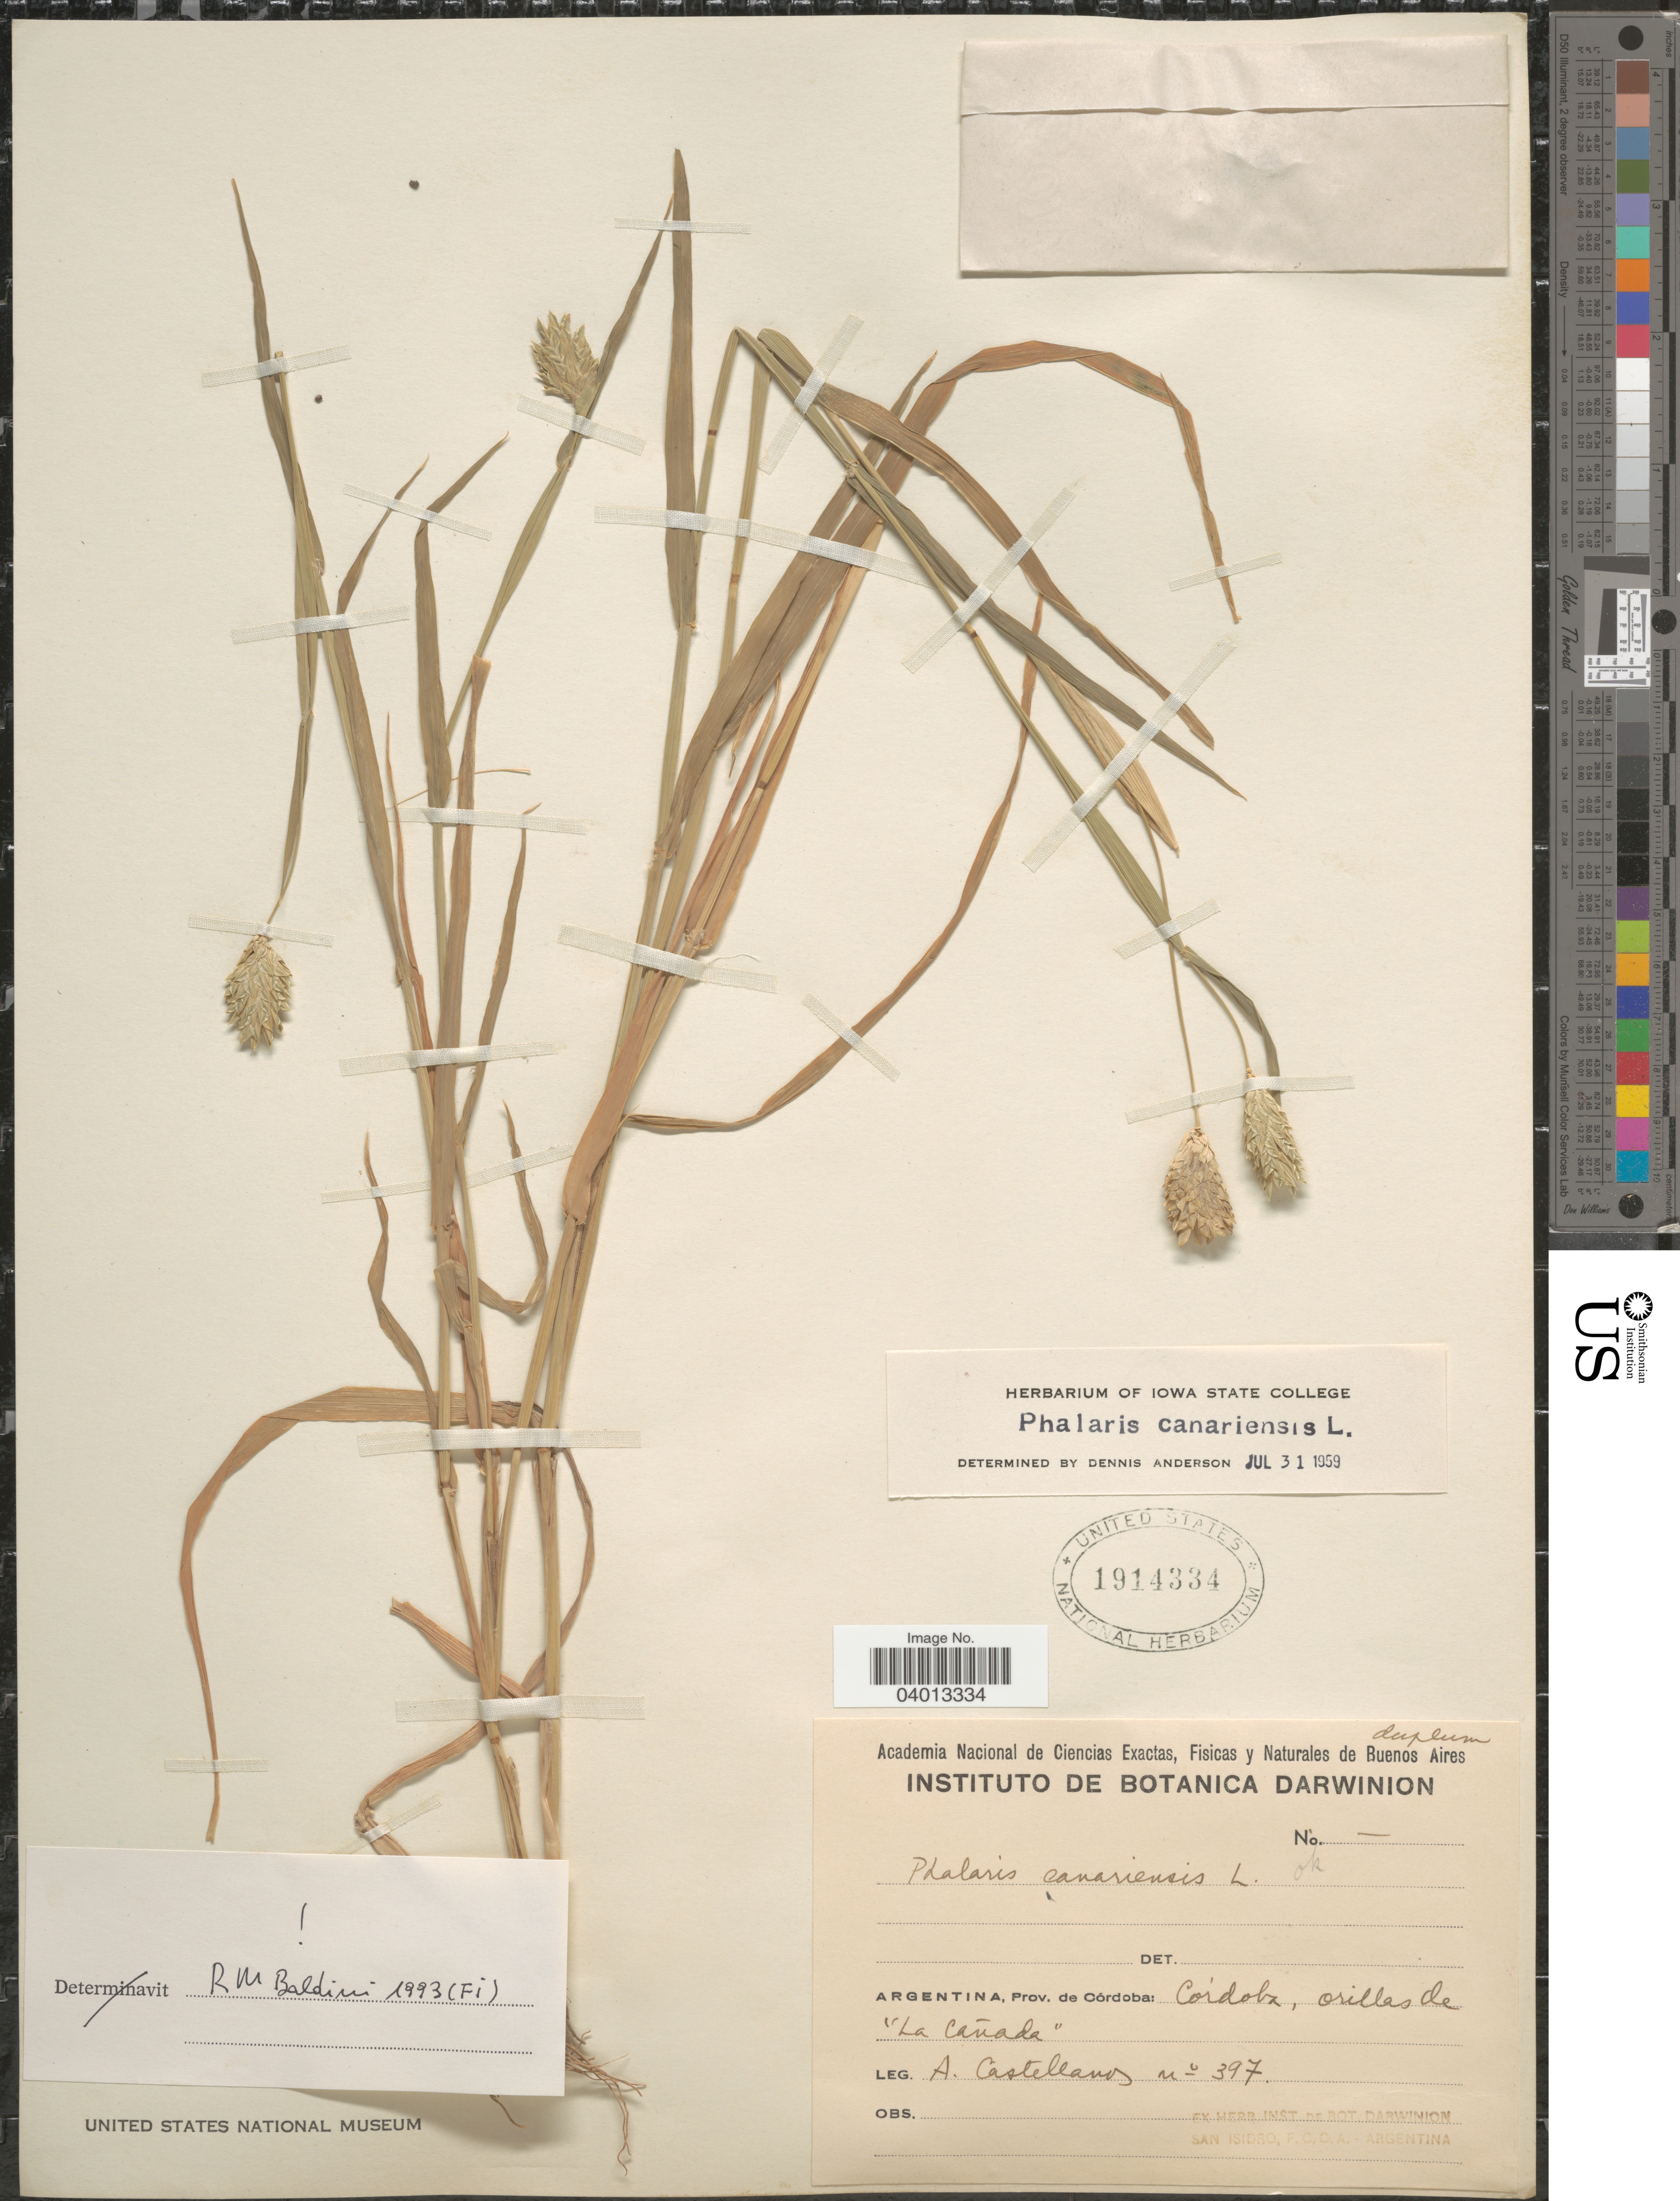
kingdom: Plantae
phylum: Tracheophyta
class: Liliopsida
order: Poales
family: Poaceae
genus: Phalaris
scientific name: Phalaris canariensis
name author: L.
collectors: A. Castellanos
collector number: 397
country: Argentina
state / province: Cordoba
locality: Córdolz, orillas de "La Cañada".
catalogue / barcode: US 1914334